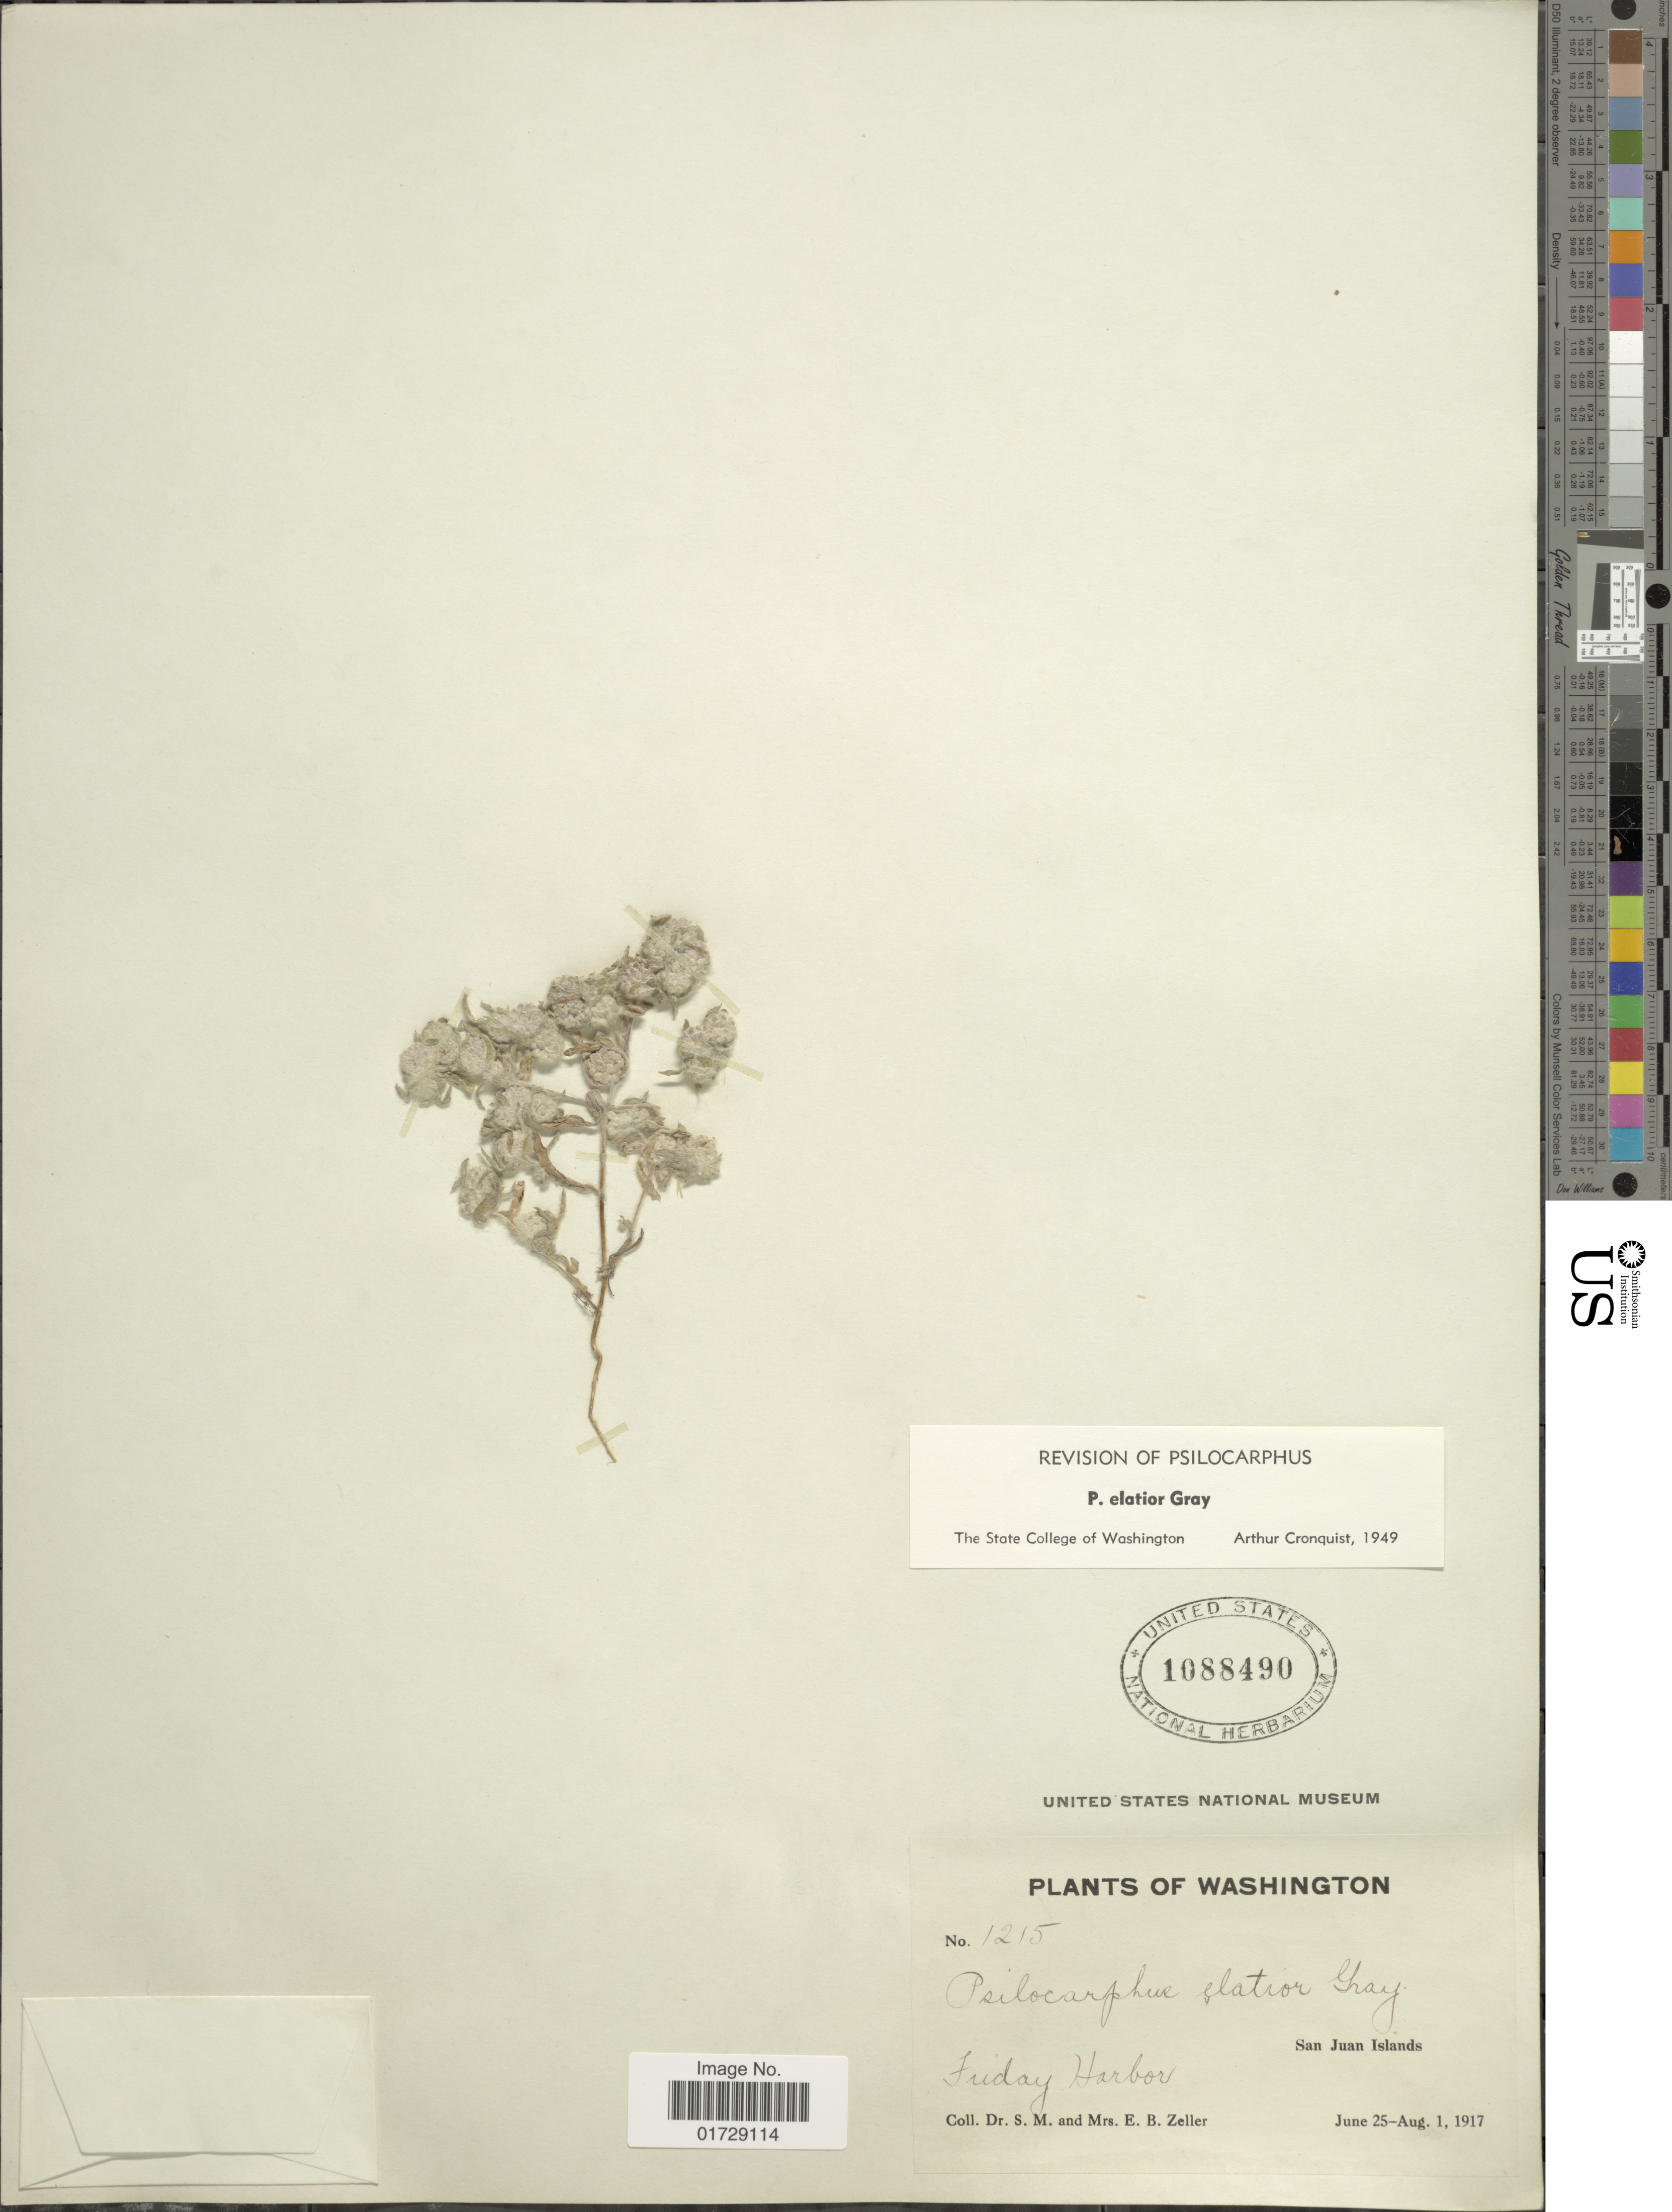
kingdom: Plantae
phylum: Tracheophyta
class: Magnoliopsida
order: Asterales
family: Asteraceae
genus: Psilocarphus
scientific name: Psilocarphus elatior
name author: (A. Gray) A. Gray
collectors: S. Zeller & E. Zeller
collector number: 1215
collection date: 1917-06-25/1917-08-01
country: United States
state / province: Washington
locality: San Juan Islands, Friday Harbor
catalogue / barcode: US 1088490